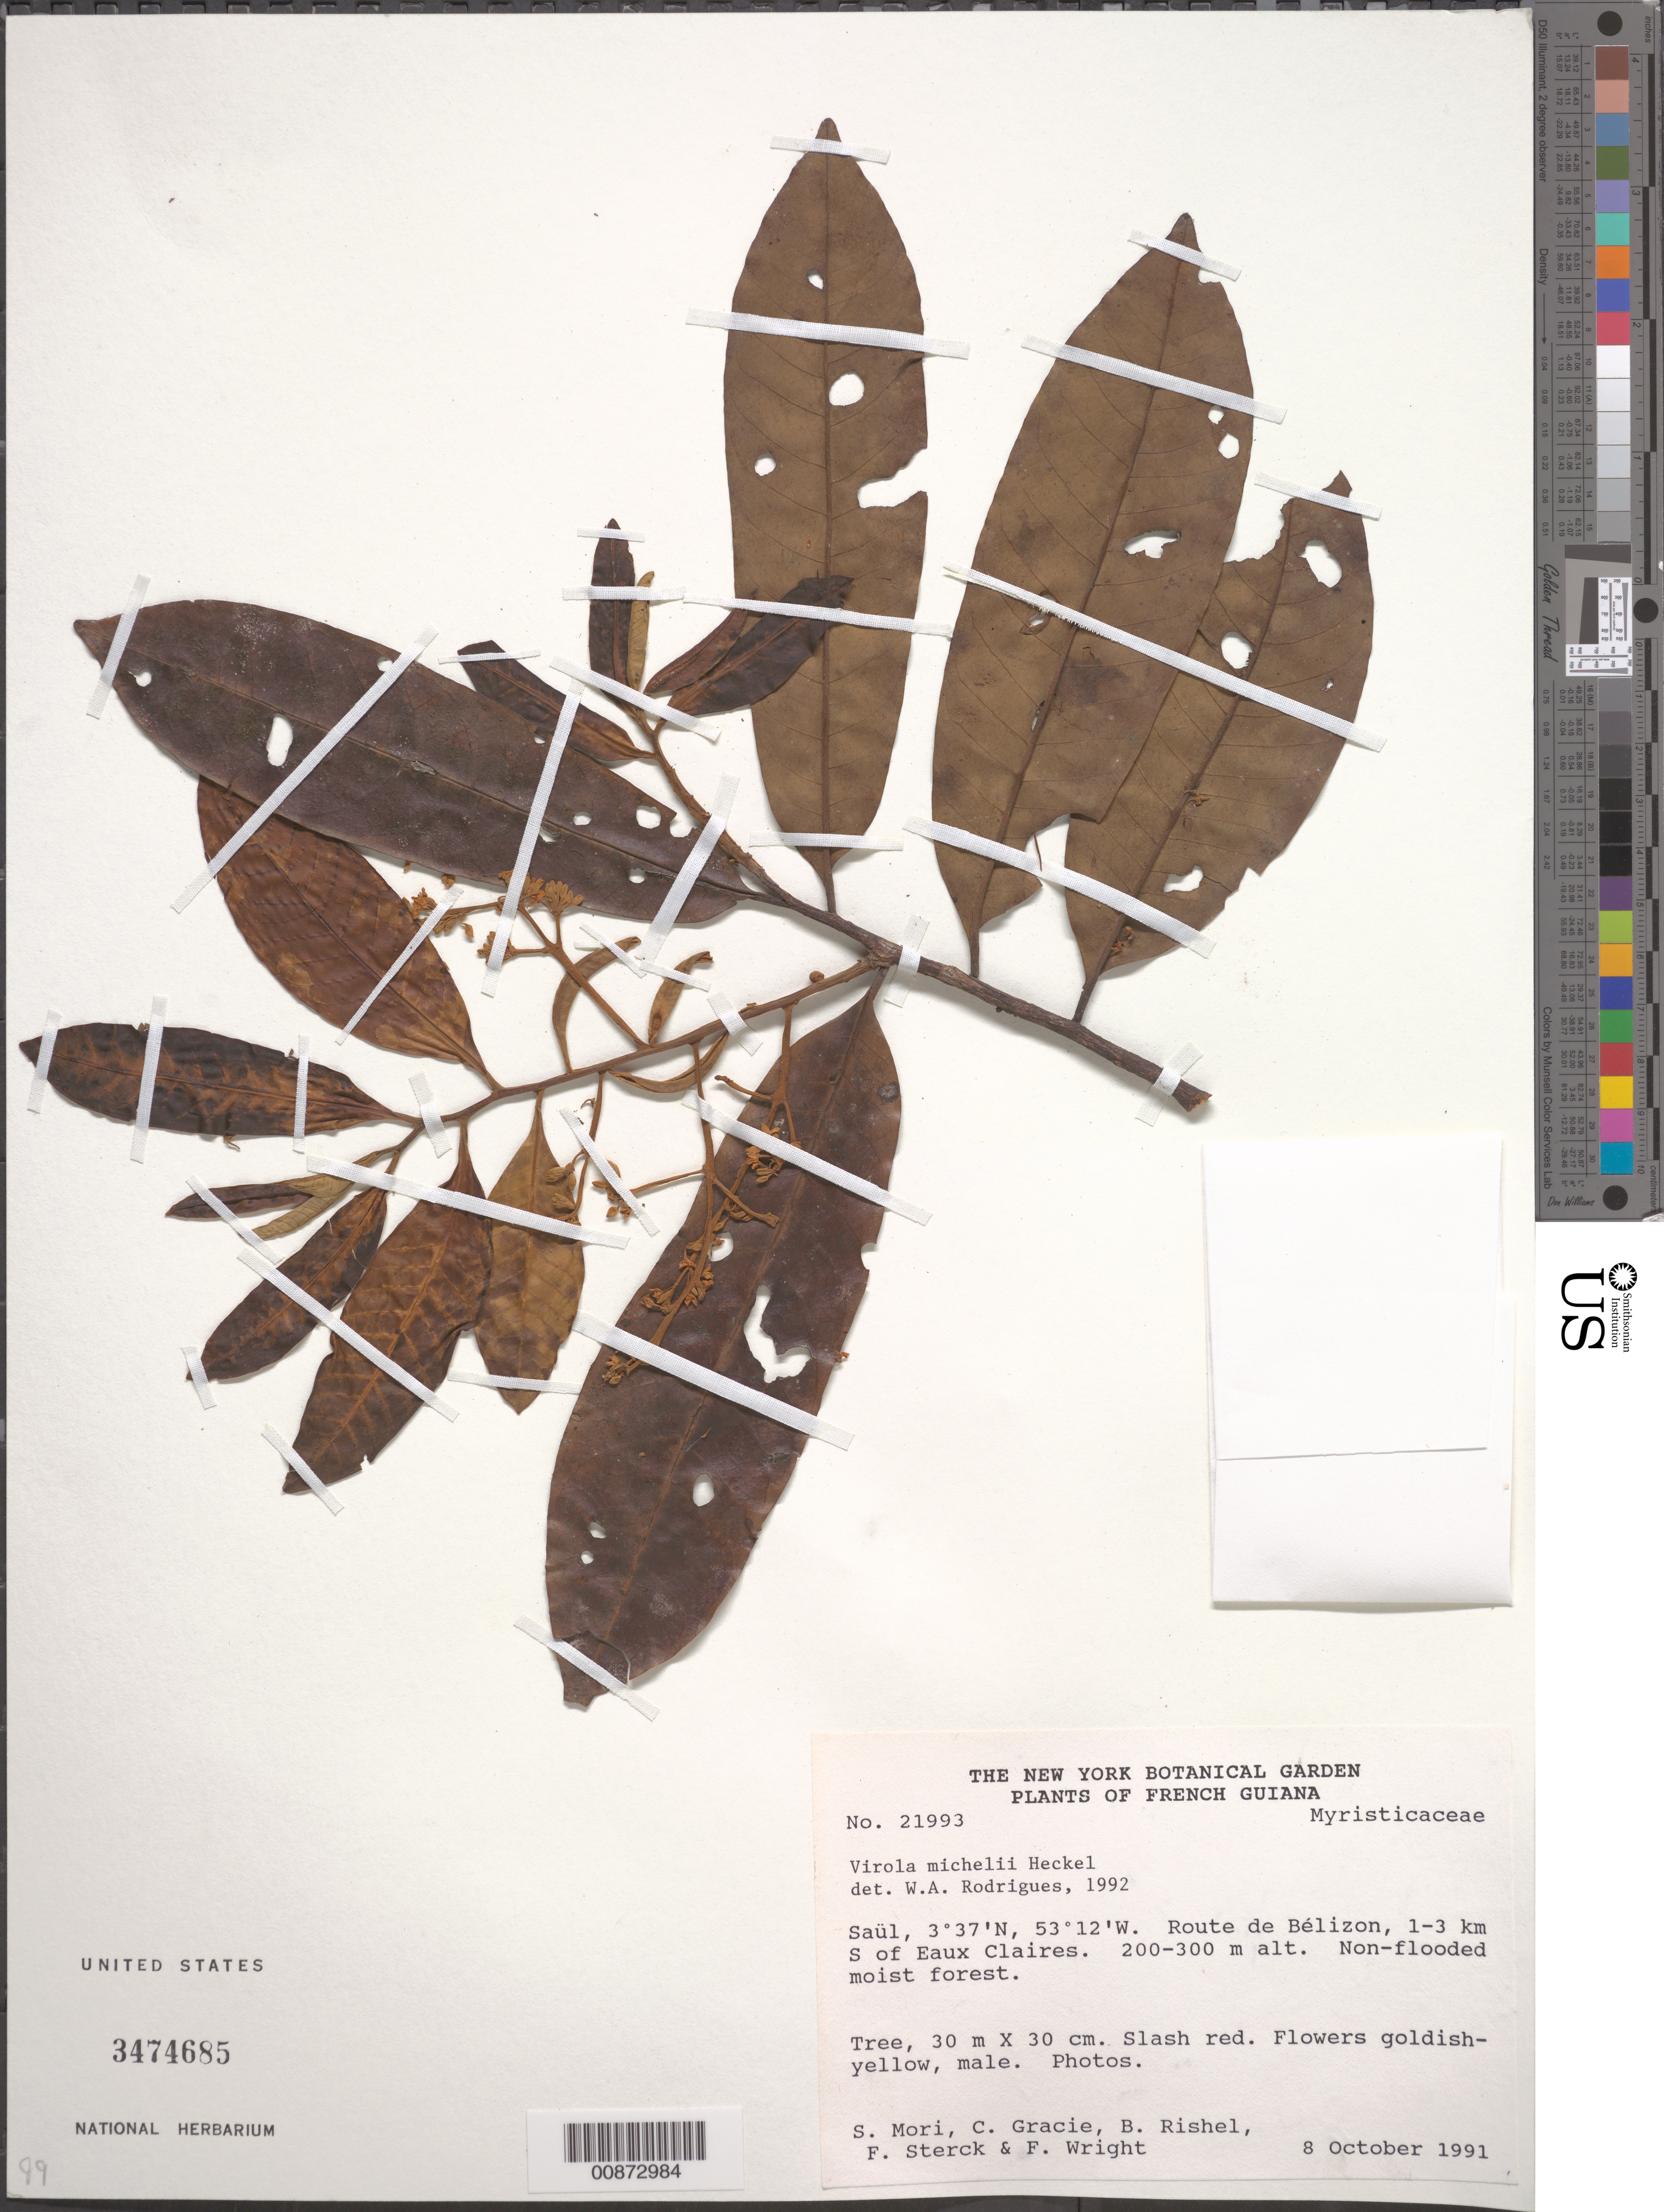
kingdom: Plantae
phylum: Tracheophyta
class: Magnoliopsida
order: Magnoliales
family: Myristicaceae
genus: Virola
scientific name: Virola michelii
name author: Heckel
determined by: Rodrigues, W. A.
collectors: S. Mori, C. A. Gracie, B. Rishel, F. Sterck & F. Wright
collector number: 21993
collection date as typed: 8-Oct-91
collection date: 1991-10-08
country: French Guiana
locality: Saül, Route de Bélizon, 1-3 km S of Eaux Claires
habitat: Non-flooded moist forest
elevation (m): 200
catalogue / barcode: US 3474685